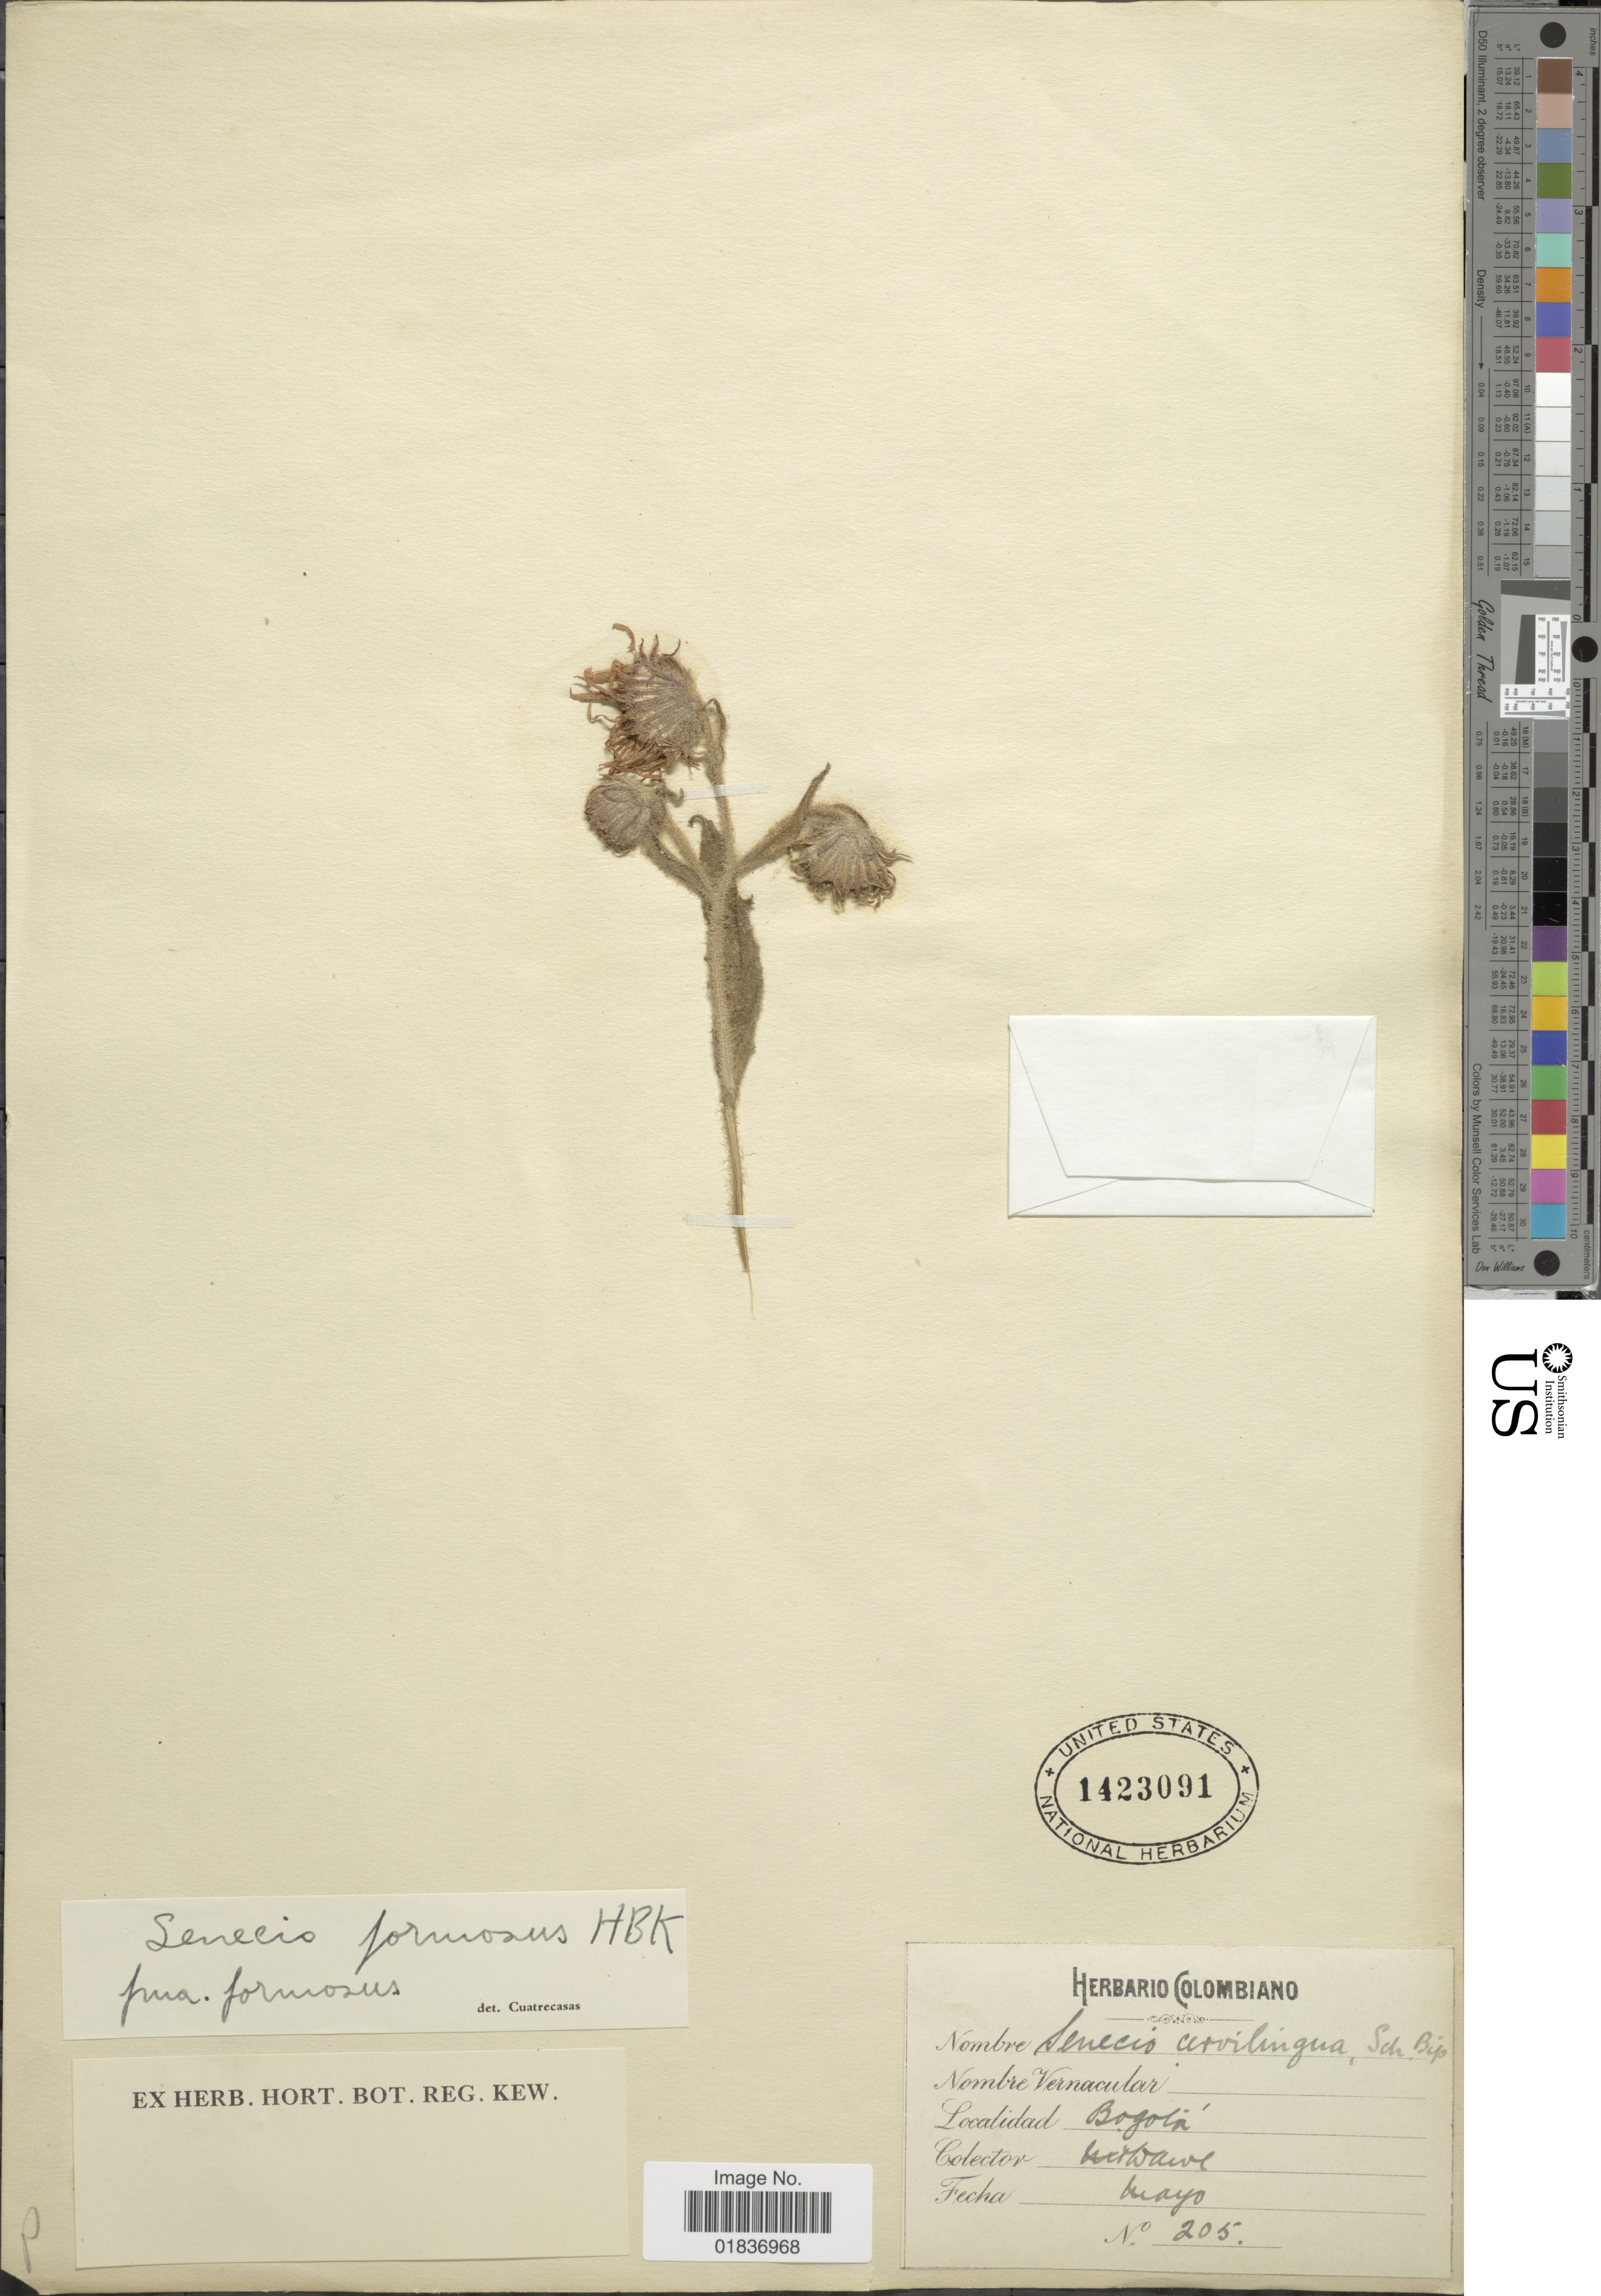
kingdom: Plantae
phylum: Tracheophyta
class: Magnoliopsida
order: Asterales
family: Asteraceae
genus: Senecio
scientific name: Senecio wedglacialis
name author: Cuatrec.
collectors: M. T. Dawe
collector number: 205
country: Colombia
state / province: Bogota D.C.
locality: Bogota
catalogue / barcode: US 1423091